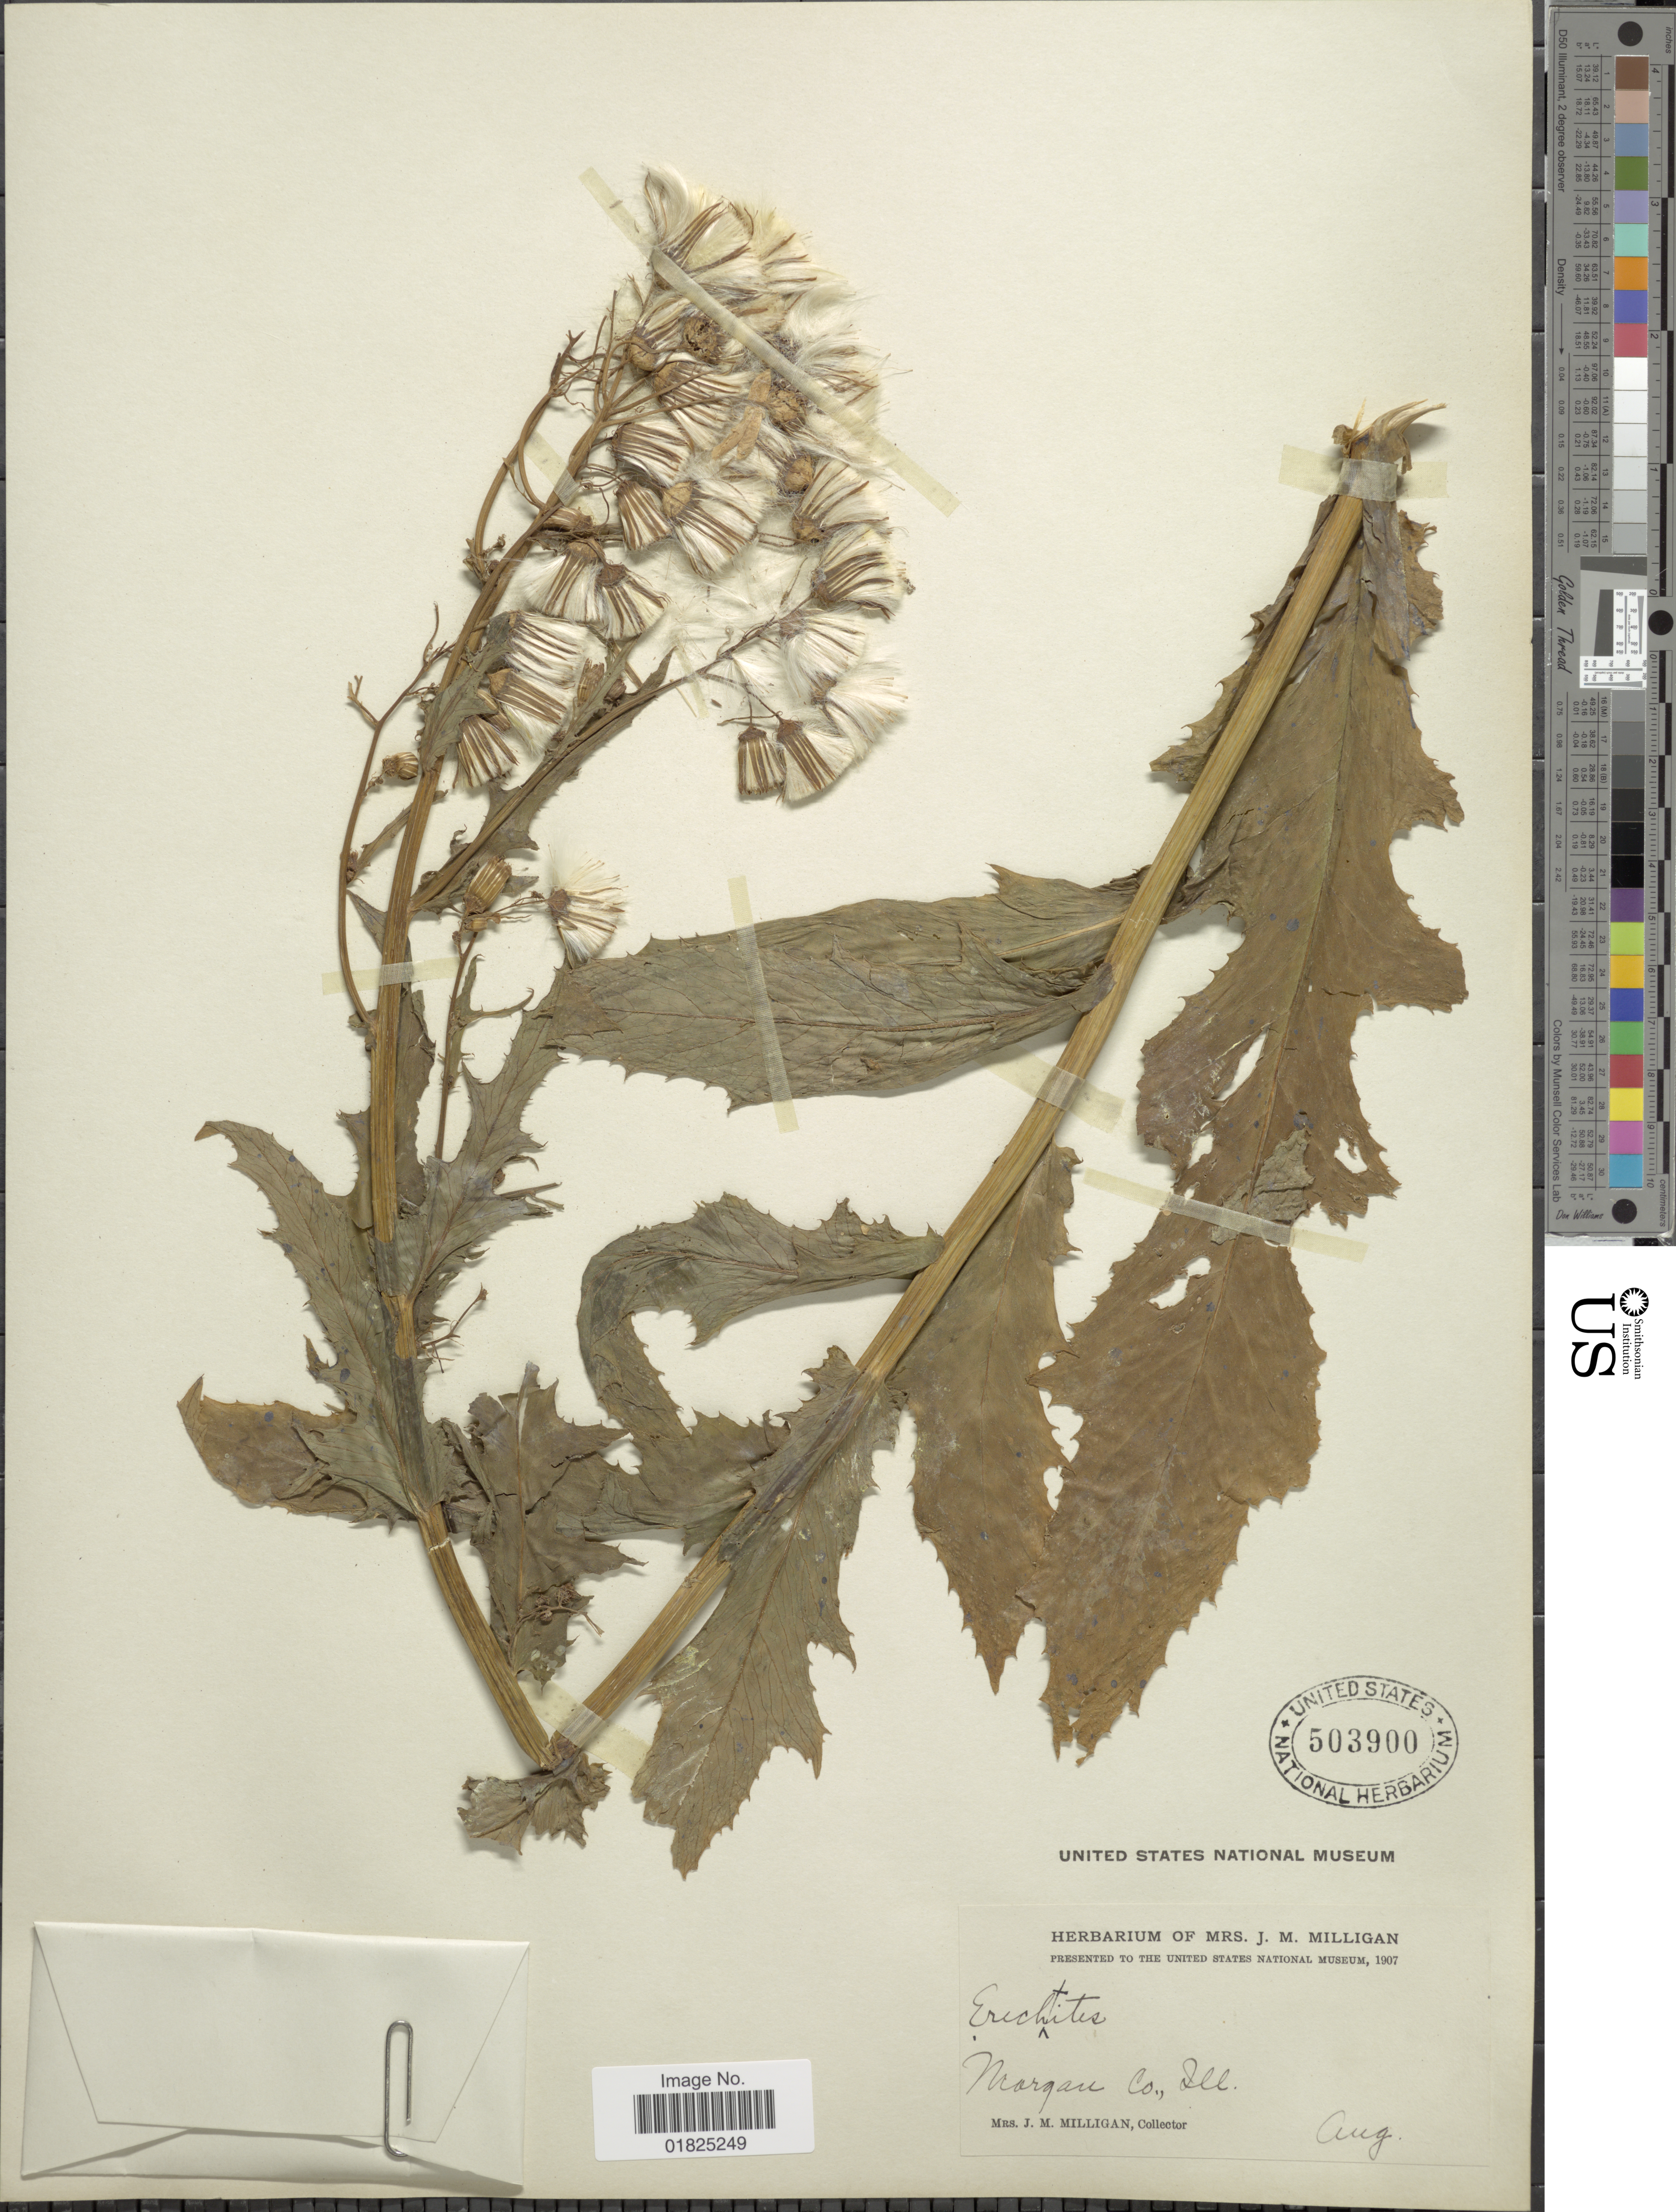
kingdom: Plantae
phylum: Tracheophyta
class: Magnoliopsida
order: Asterales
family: Asteraceae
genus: Erechtites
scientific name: Erechtites hieraciifolius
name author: (L.) Raf. ex DC.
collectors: J. M. Milligan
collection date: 1907-08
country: United States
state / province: Illinois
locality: Margau Co.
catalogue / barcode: US 503900